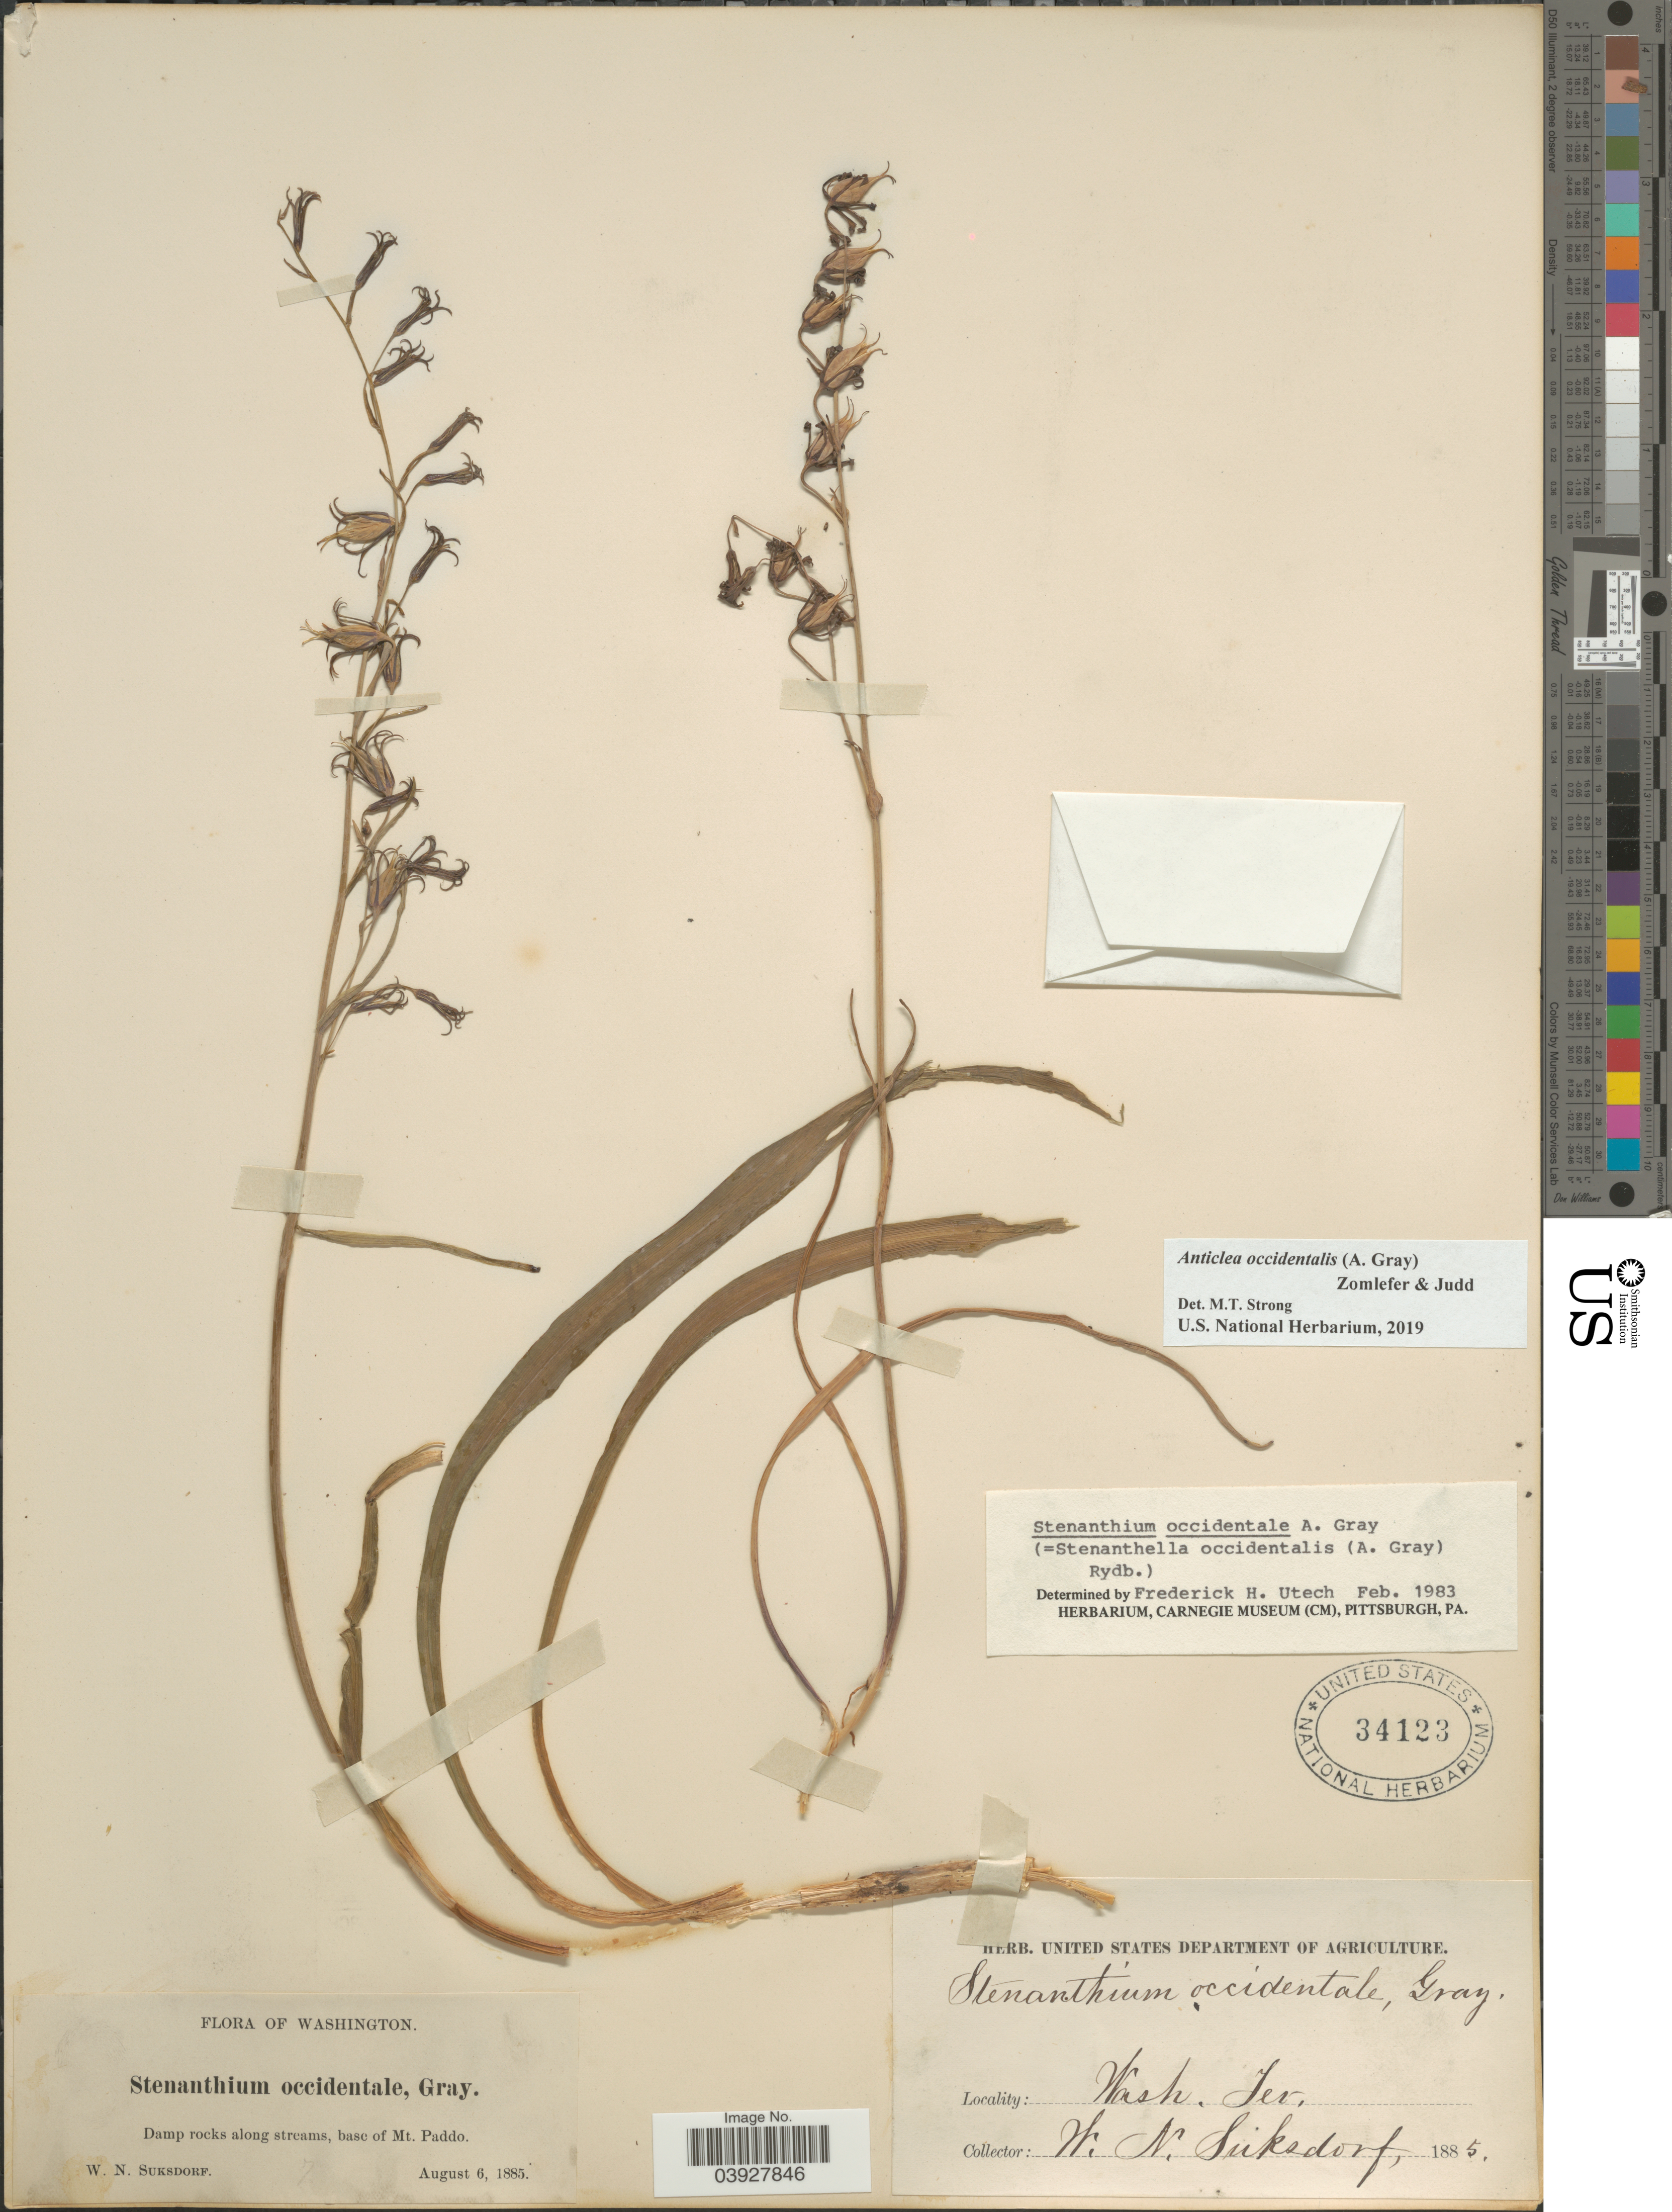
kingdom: Plantae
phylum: Tracheophyta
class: Liliopsida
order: Liliales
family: Melanthiaceae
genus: Anticlea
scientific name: Anticlea occidentalis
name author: (A. Gray) Zomlefer & Judd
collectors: W. N. Suksdorf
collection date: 1885-08-06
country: United States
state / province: Washington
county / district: Skamania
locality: Base of Mt. Paddo.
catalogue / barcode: US 34123